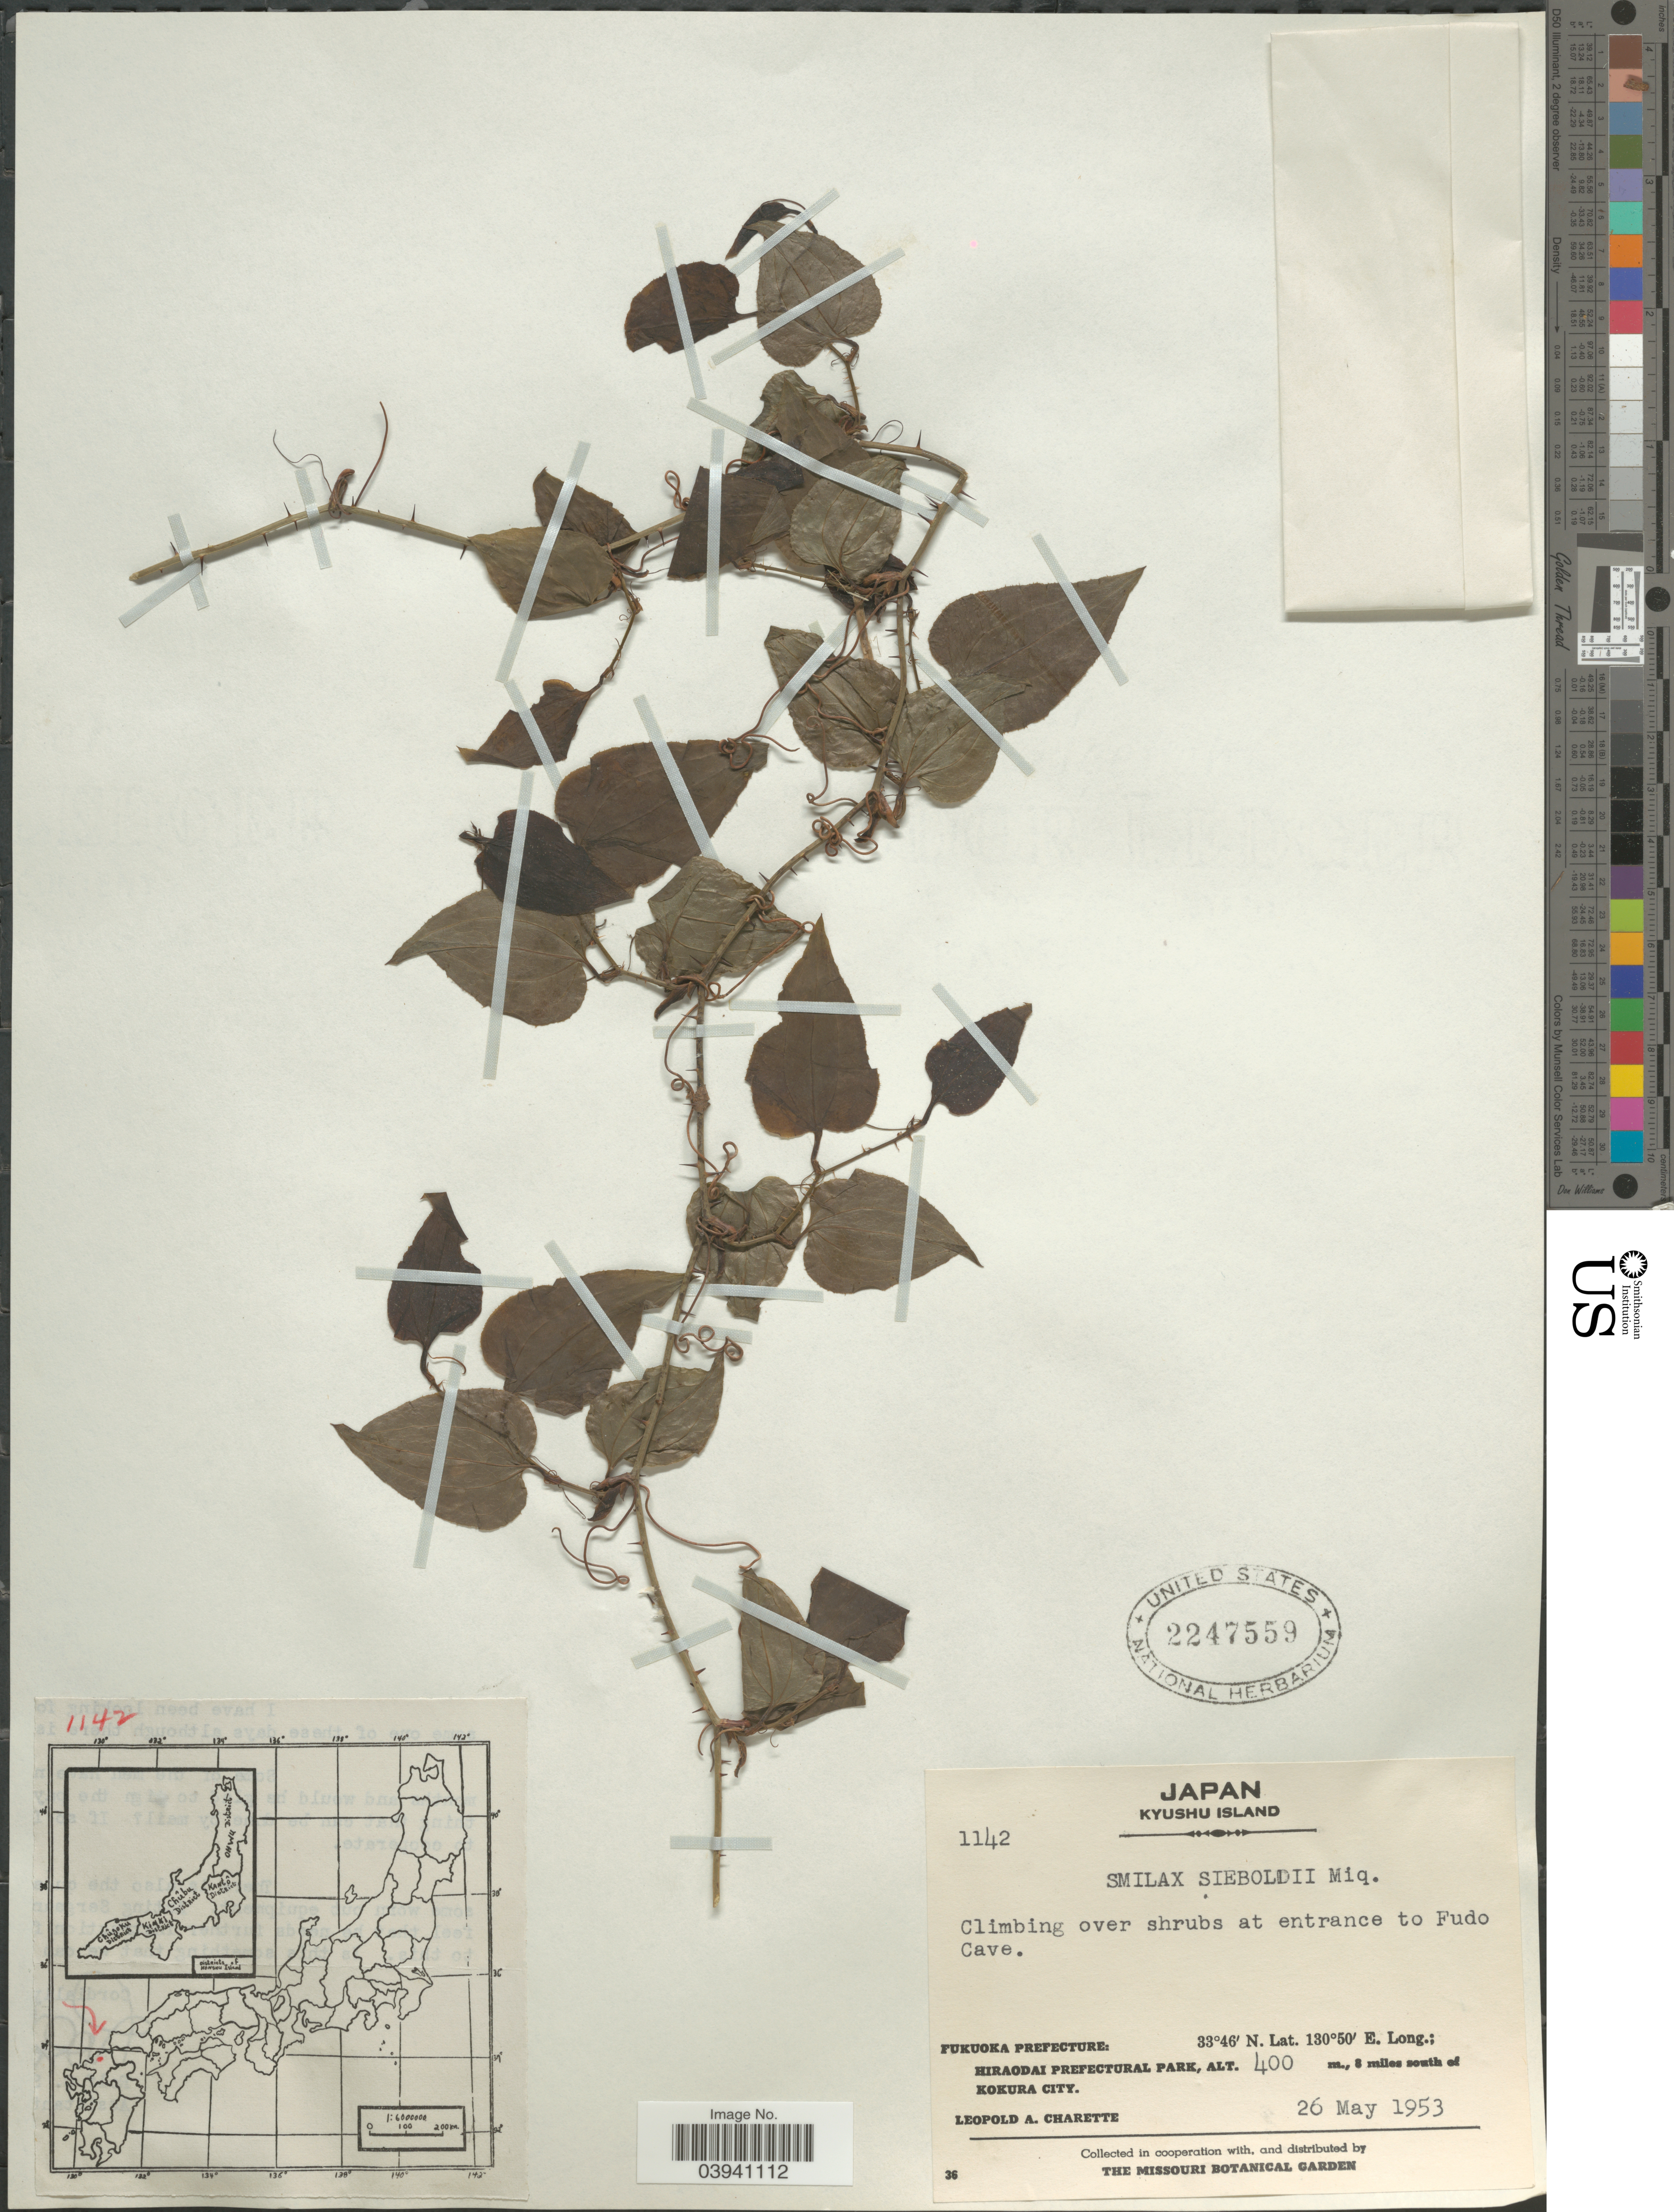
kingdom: Plantae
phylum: Tracheophyta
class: Liliopsida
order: Liliales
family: Smilacaceae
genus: Smilax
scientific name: Smilax sieboldii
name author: Miq.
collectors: L. A. Charette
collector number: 1142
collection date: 1953-05-26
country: Japan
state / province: Hukuoka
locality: Kyushu Island. At entrance to Fudo Cave. Fukuoka Prefecture: Hiraodai Prefectural Park, 8 miles south of Kokura City.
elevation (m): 400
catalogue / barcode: US 2247559